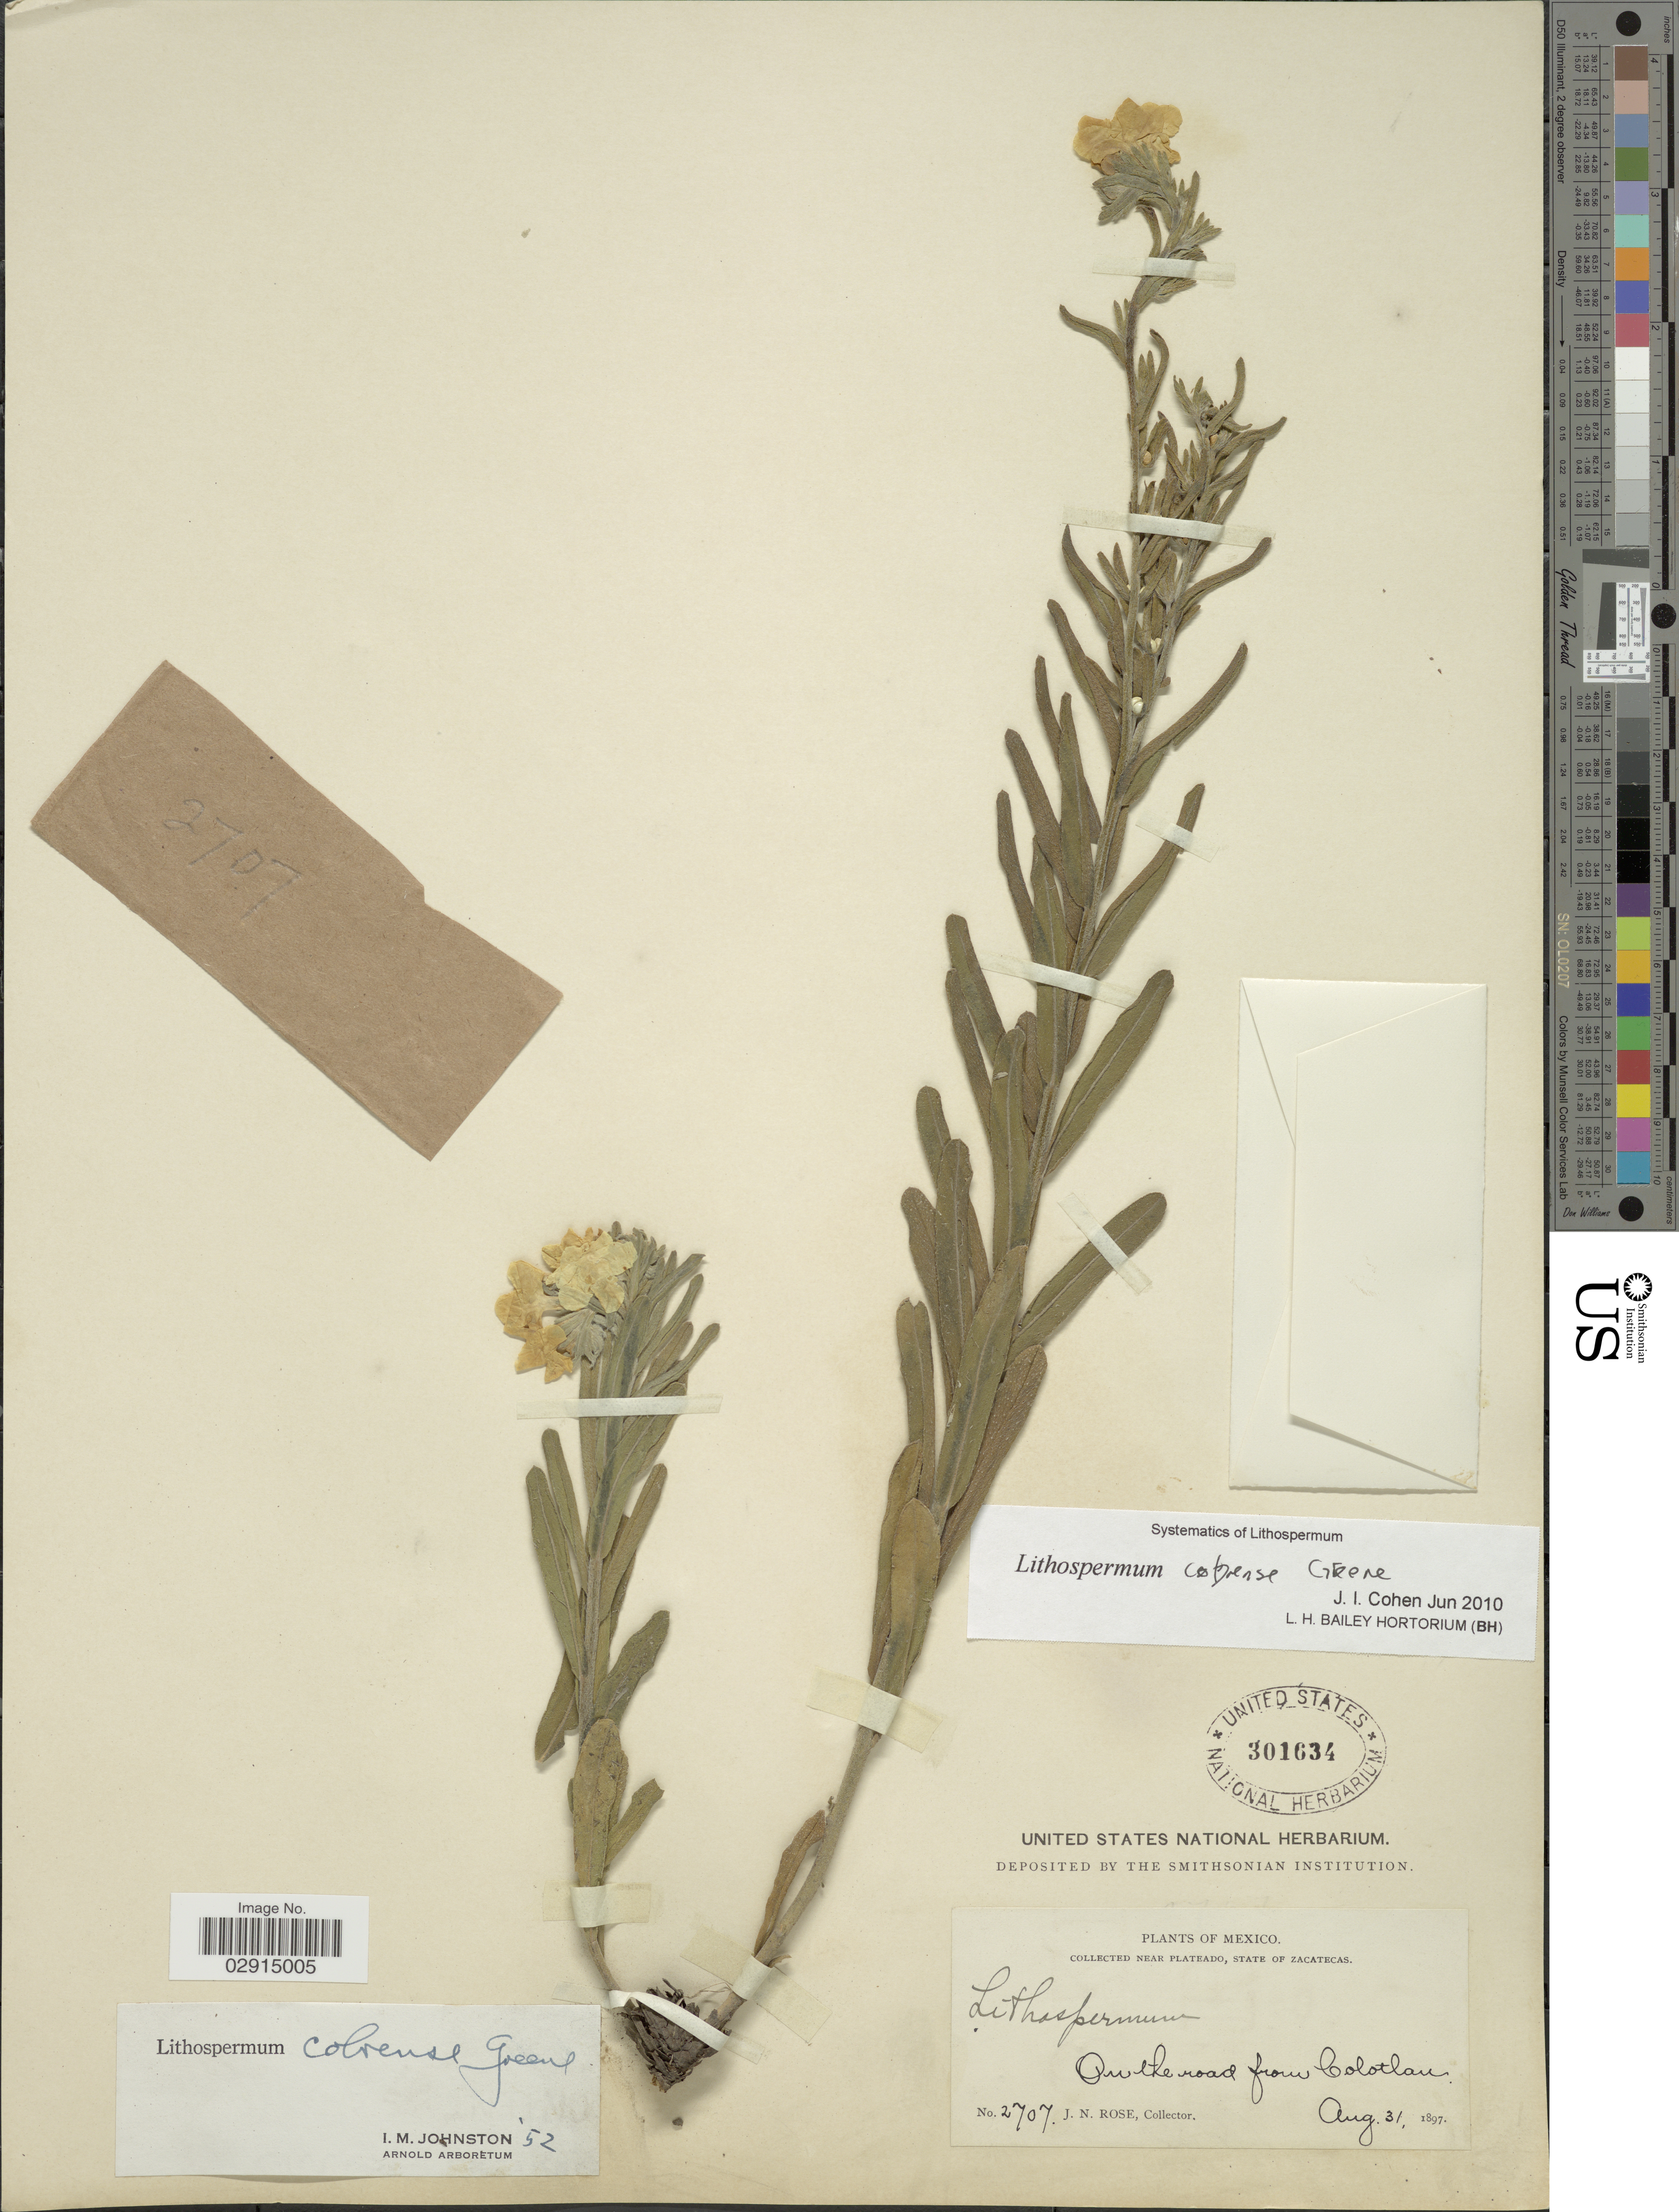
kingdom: Plantae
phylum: Tracheophyta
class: Magnoliopsida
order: Boraginales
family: Boraginaceae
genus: Lithospermum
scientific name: Lithospermum cobrense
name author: Greene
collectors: J. N. Rose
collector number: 2707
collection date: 1897-08-31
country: Mexico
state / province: Zacatecas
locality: On the road from Colotlan. Near Plateado, State of Zacatecas. Mexico.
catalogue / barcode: US 301634